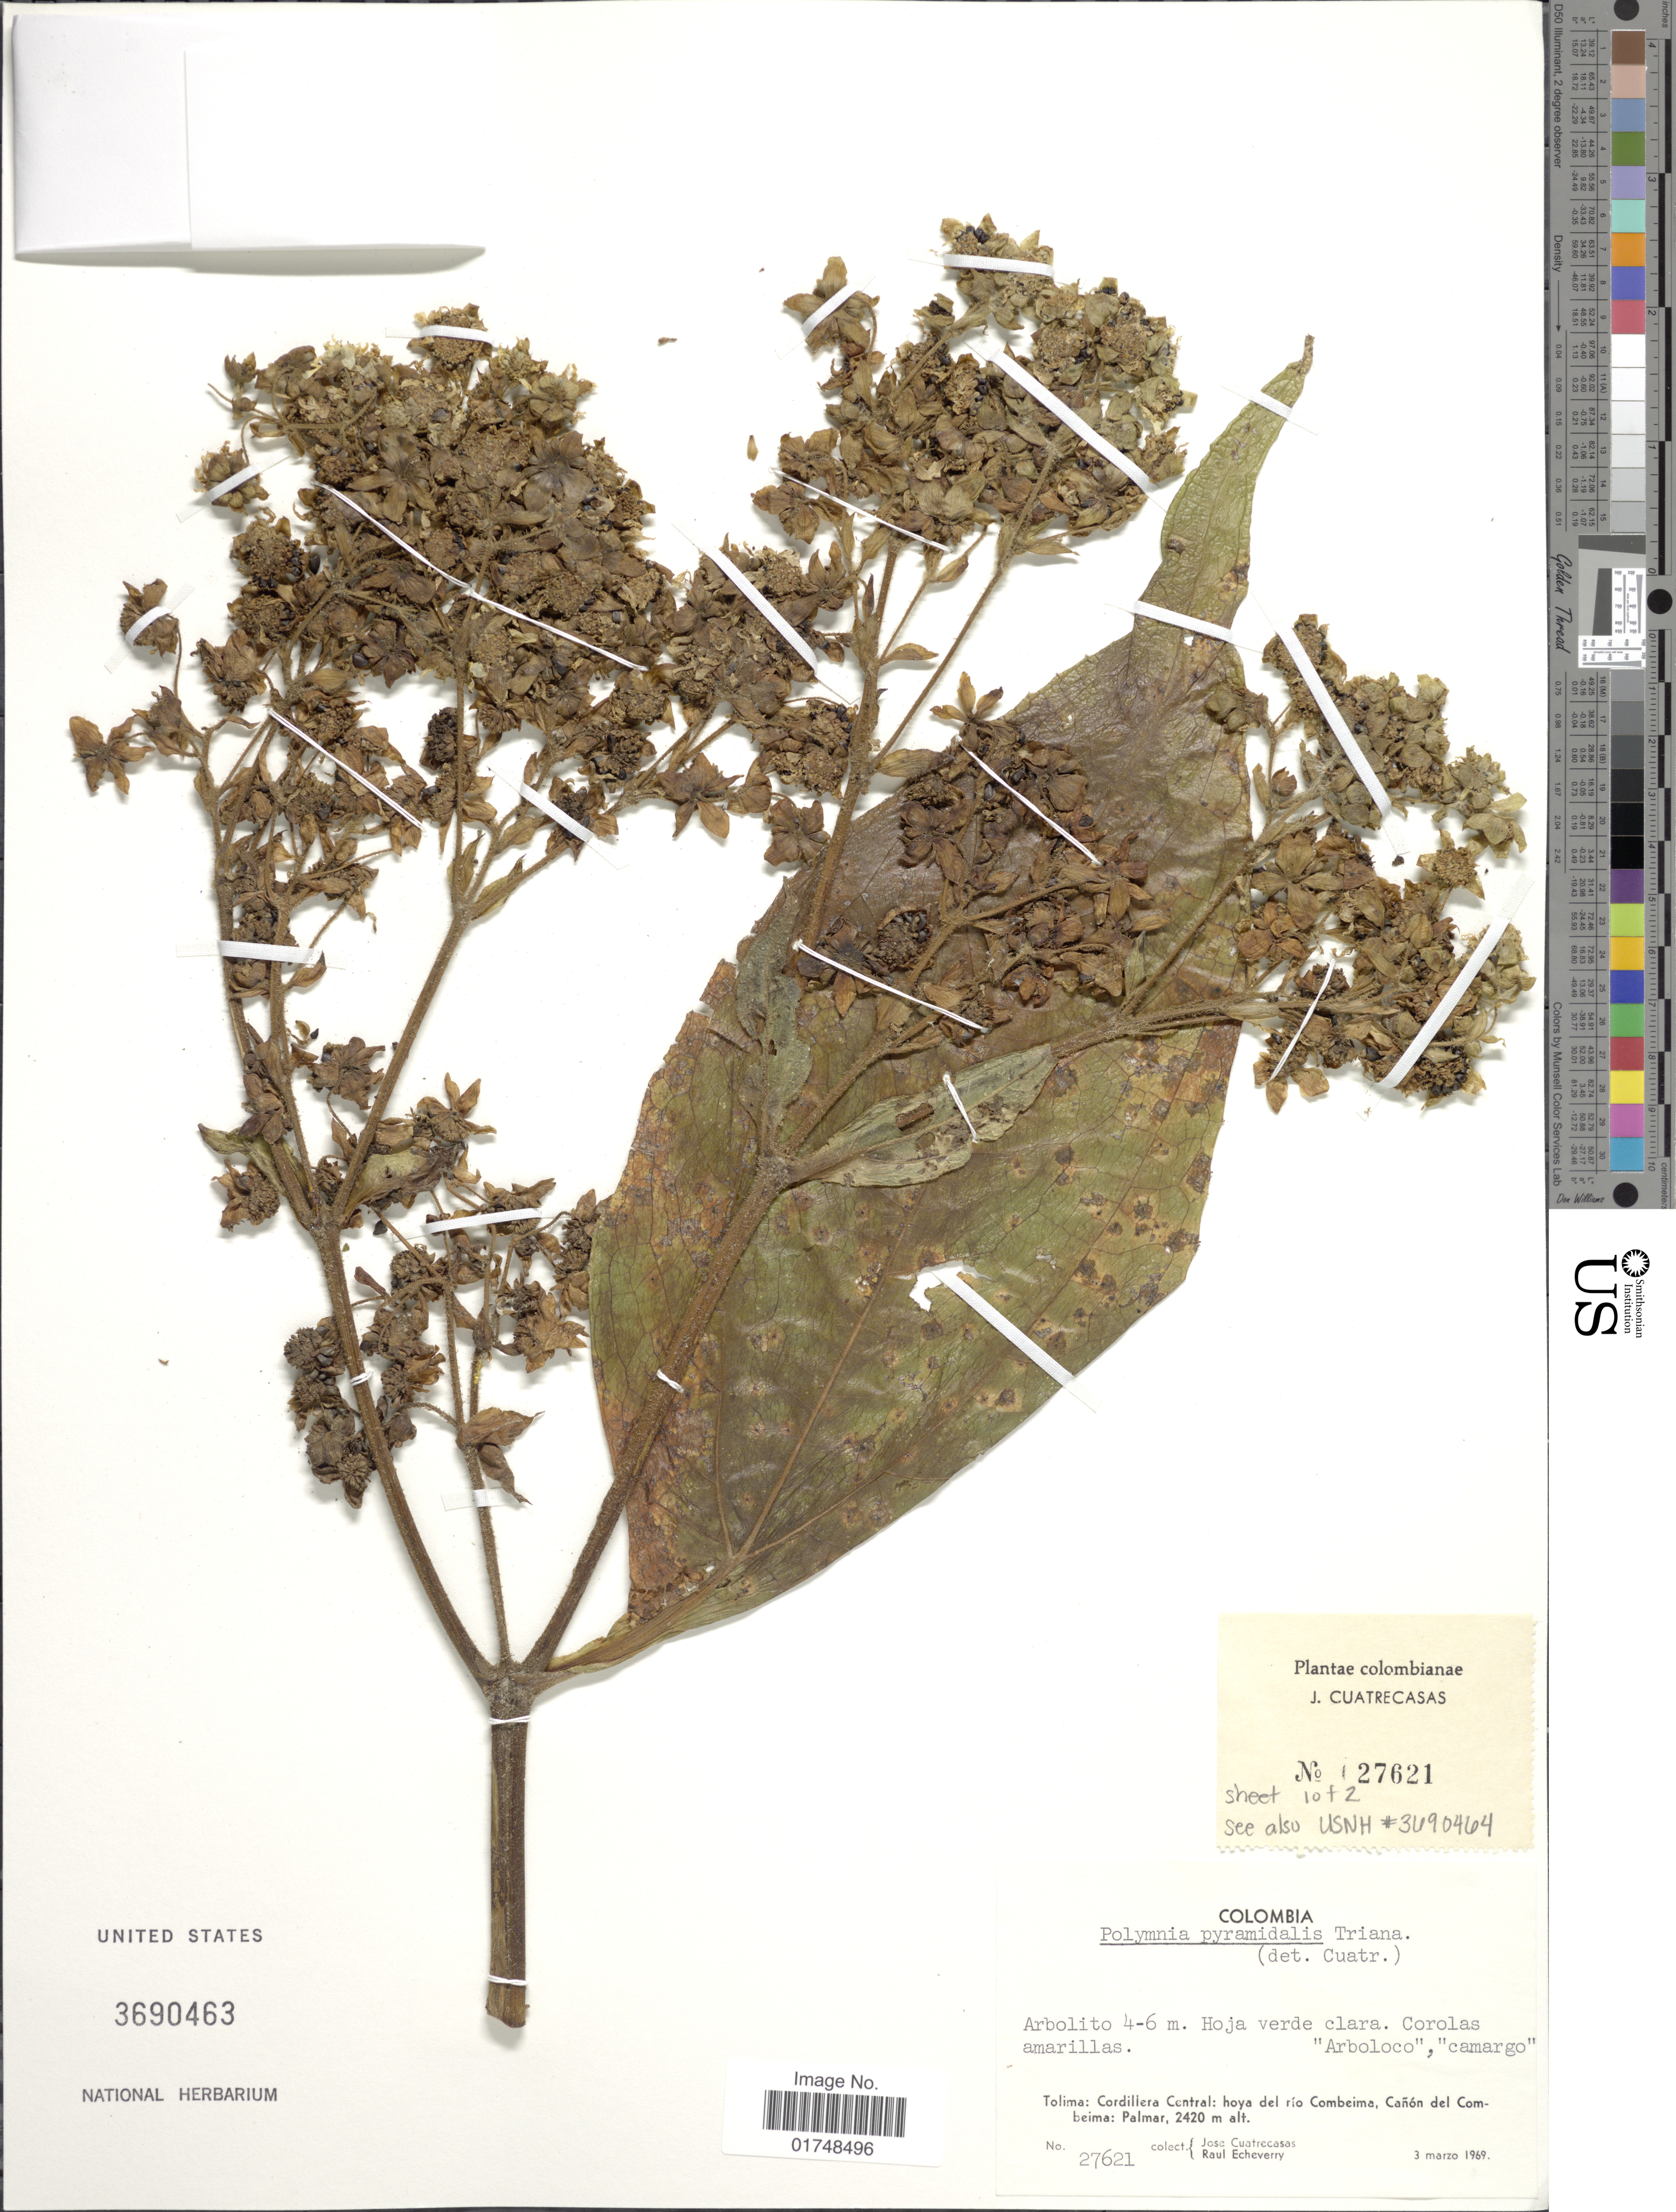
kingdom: Plantae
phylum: Tracheophyta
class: Magnoliopsida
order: Asterales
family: Asteraceae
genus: Smallanthus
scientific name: Smallanthus pyramidalis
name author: (Triana) H. Rob.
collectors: J. Cuatrecasas & R. Echeverry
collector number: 27621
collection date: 1969-03-03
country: Colombia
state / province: Tolima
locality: Tolima: Cordillera Central: hoya del rio Combeima, Cañon del Combeima: Palmar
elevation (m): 2420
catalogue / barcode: US 3690463